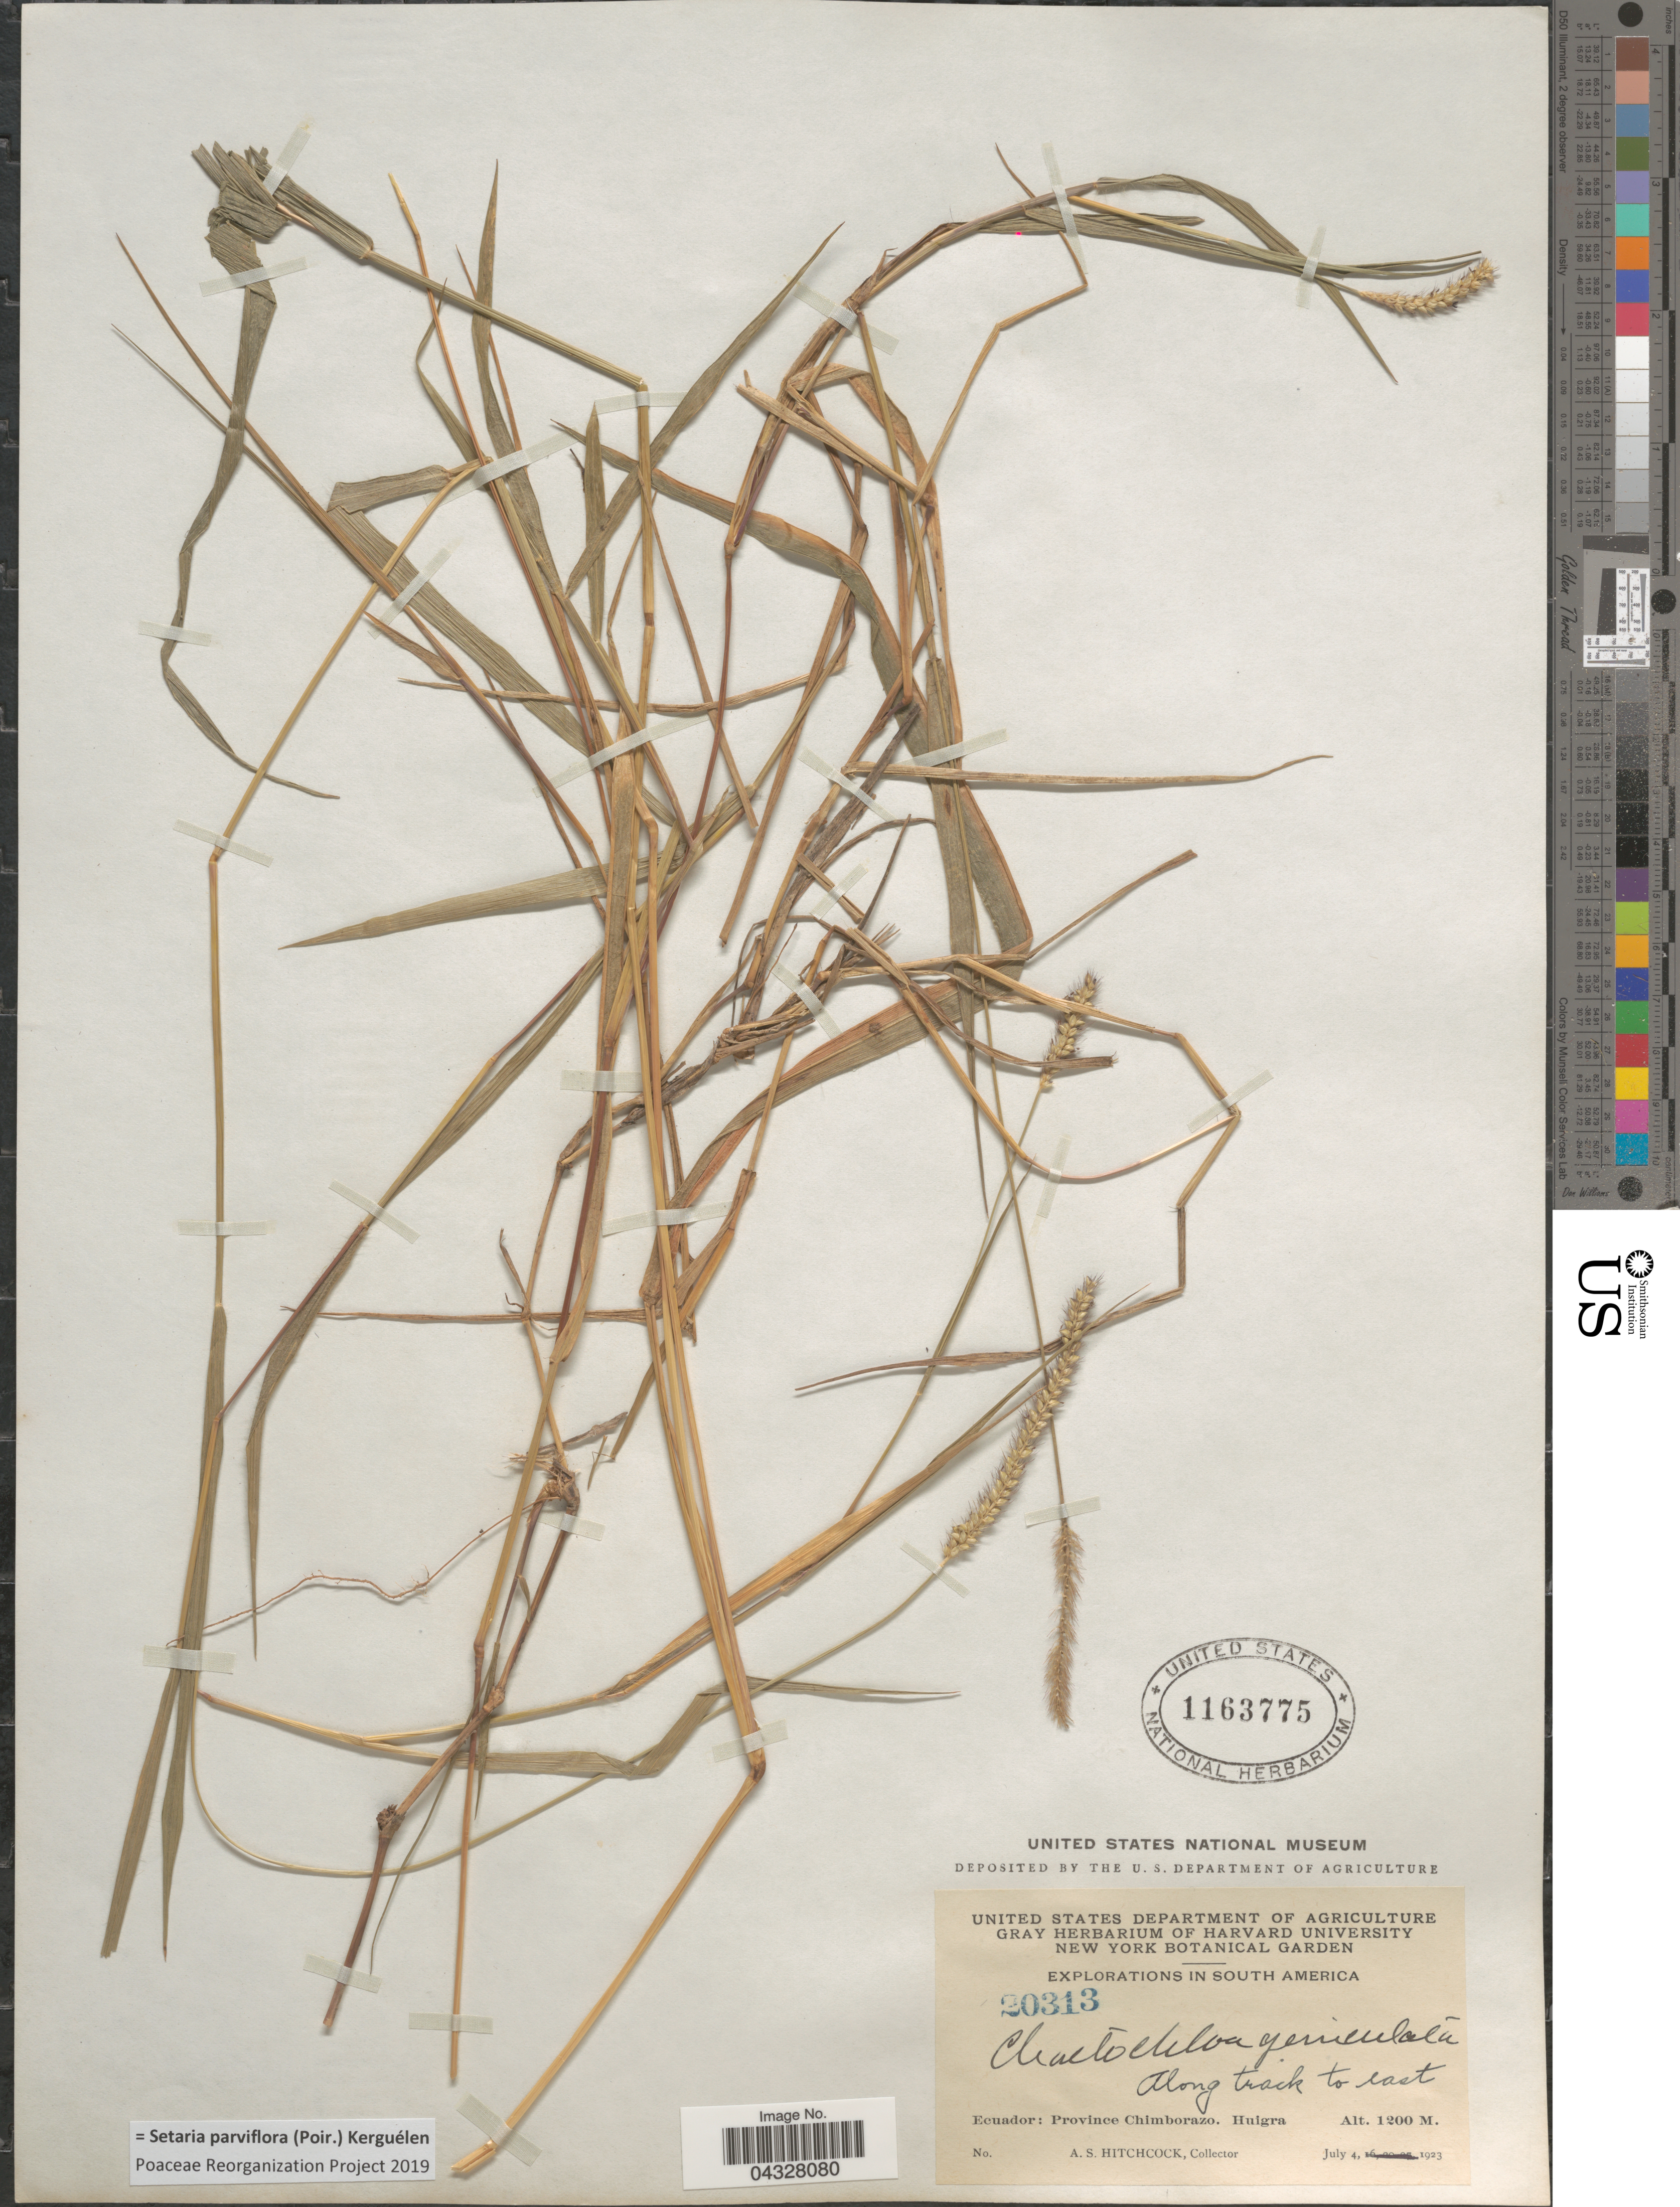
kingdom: Plantae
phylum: Tracheophyta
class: Liliopsida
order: Poales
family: Poaceae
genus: Setaria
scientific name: Setaria parviflora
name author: (Poir.) Kerguélen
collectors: A. S. Hitchcock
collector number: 20313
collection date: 1923-07-04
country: Ecuador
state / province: Chimborazo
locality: Explorations in South America. Along track to east. Huigra.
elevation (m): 1200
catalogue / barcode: US 1163775